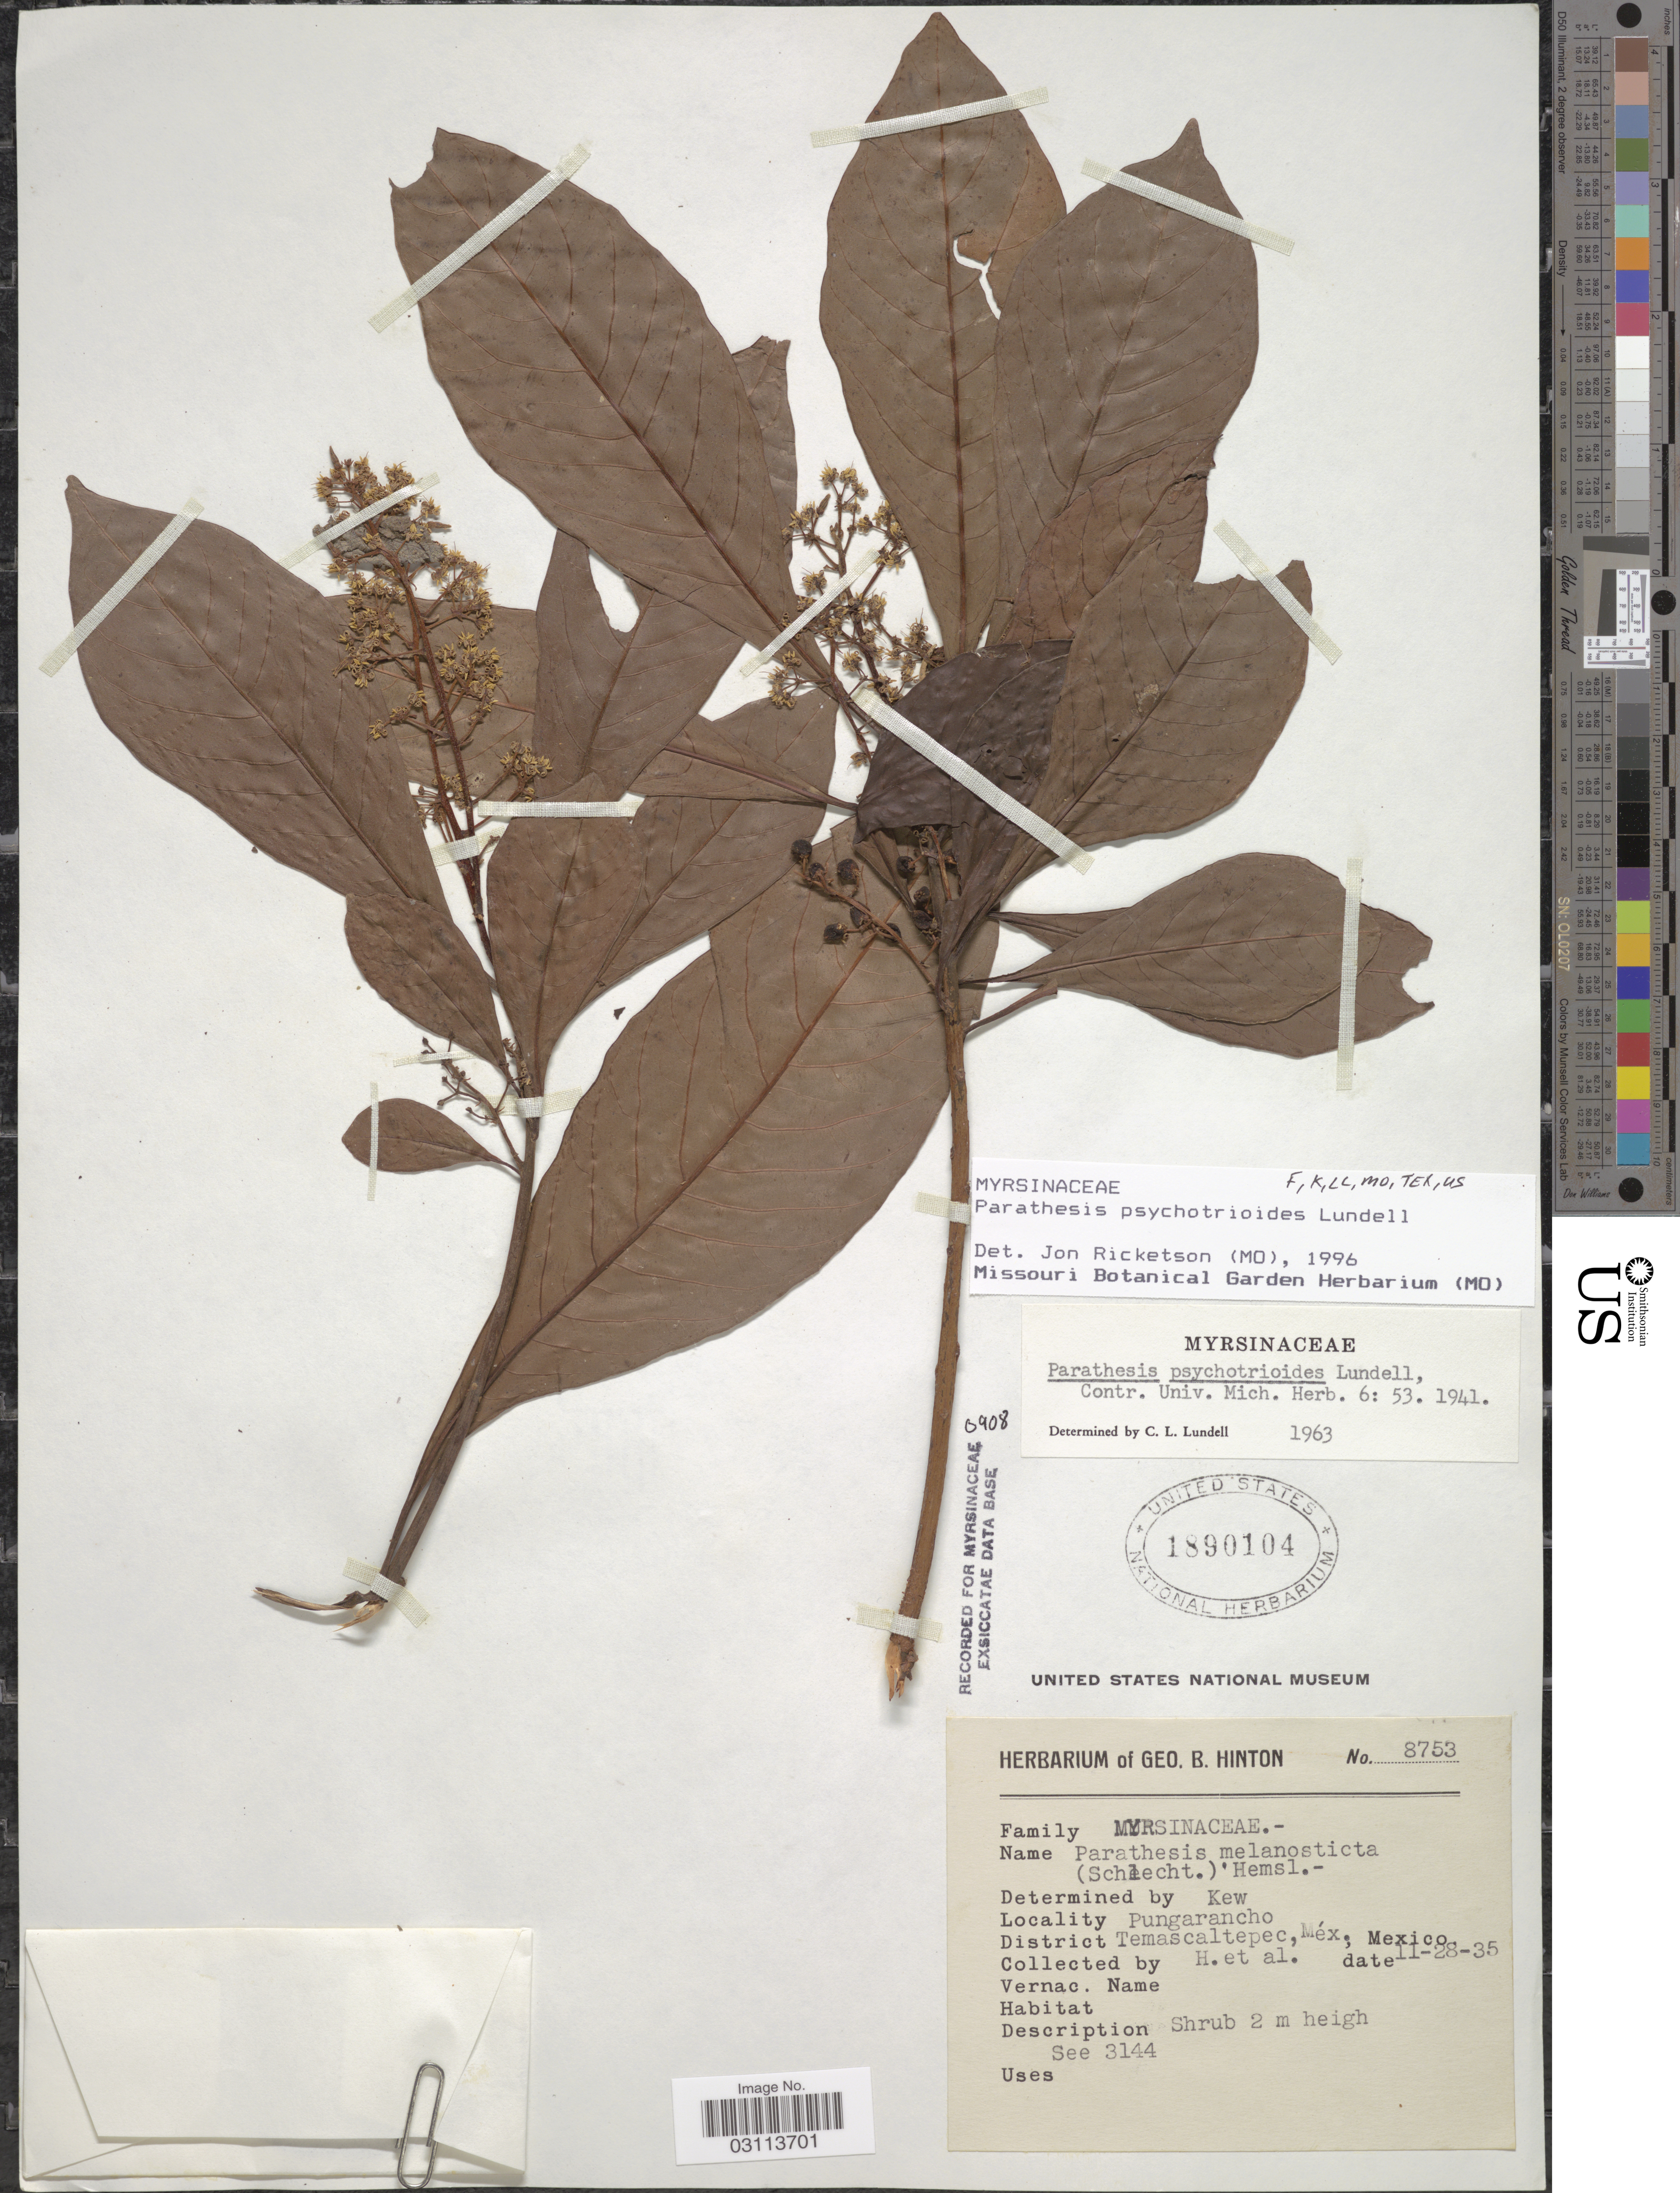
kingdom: Plantae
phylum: Tracheophyta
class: Magnoliopsida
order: Ericales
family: Primulaceae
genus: Parathesis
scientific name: Parathesis psychotrioides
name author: Lundell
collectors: G. B. Hinton & et al.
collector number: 8753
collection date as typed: Transcribed d/m/y: 28/11/35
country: Mexico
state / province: México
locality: Pungarancho, District Temascaltepec.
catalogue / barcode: US 1890104